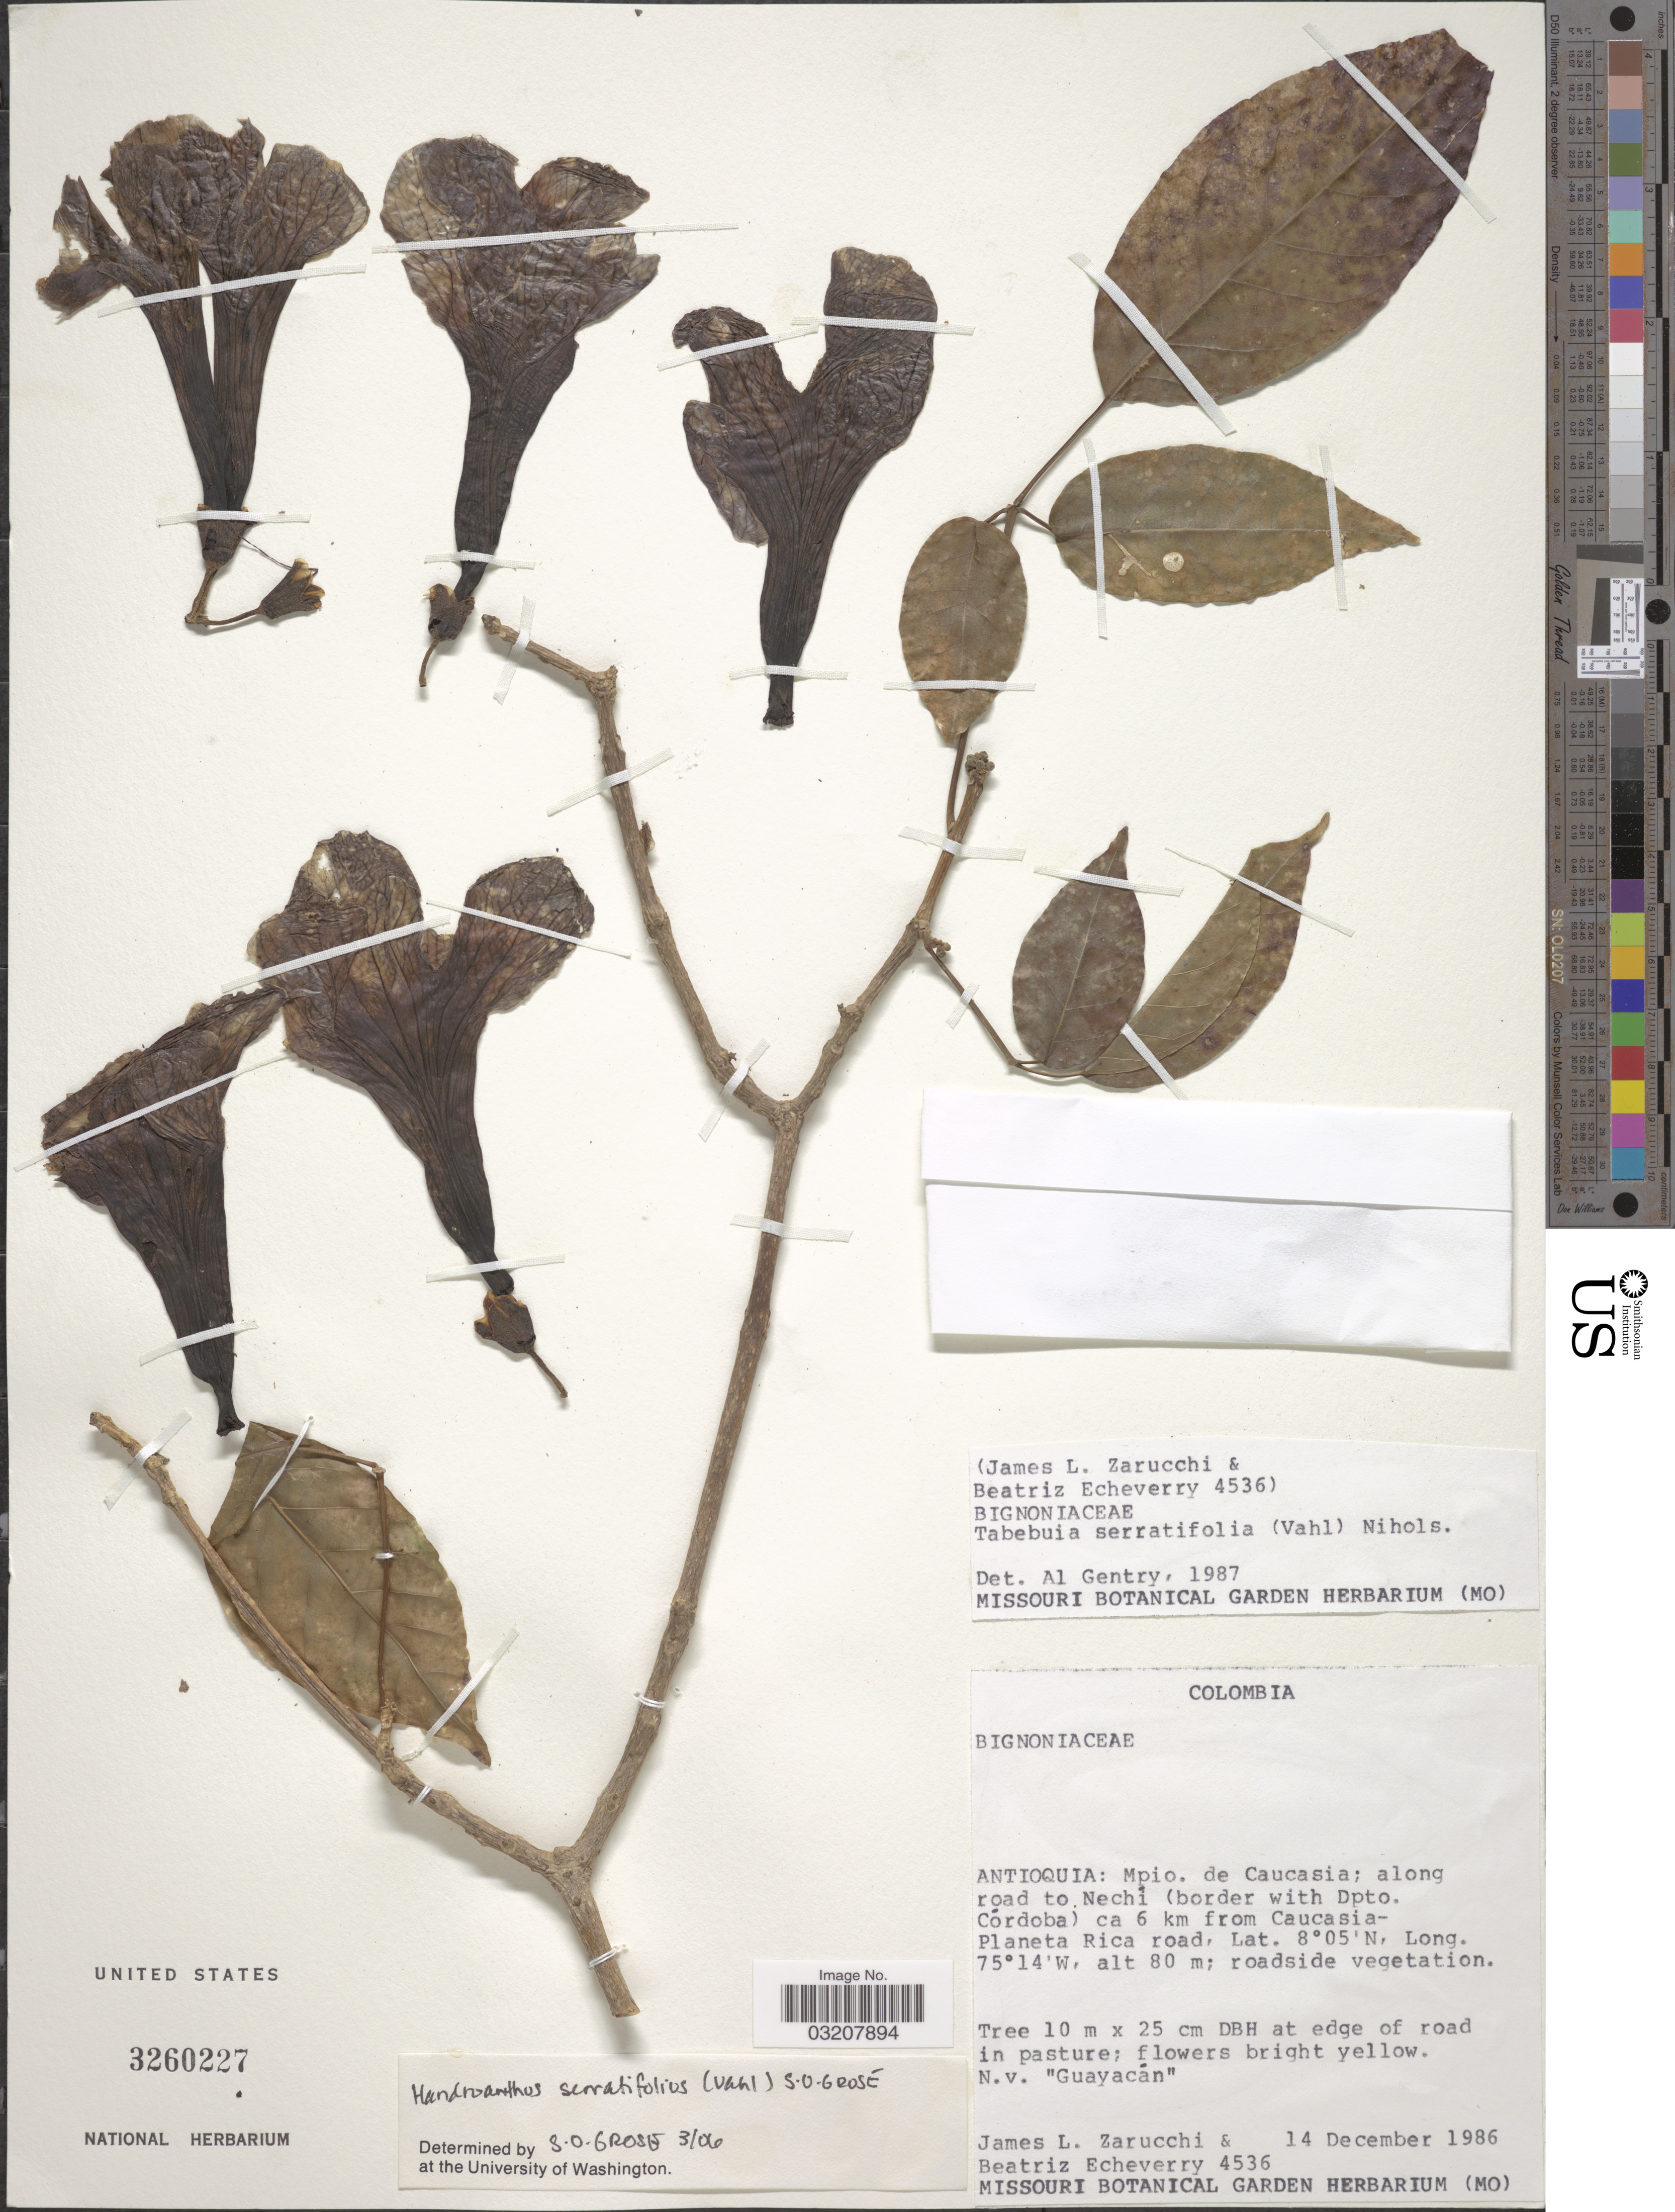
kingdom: Plantae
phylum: Tracheophyta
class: Magnoliopsida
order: Lamiales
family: Bignoniaceae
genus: Handroanthus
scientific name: Handroanthus serratifolius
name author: (Vahl) S.O. Grose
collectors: J. L. Zarucchi & B. Echeverry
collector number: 4536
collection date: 1986-12-14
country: Colombia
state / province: Antioquia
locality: Mpio. de Caucasia; along road to Nechi (border with Dpto. Córdoba) ca 6 km from Caucasia-Planeta Rica road.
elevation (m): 80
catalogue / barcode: US 3260227